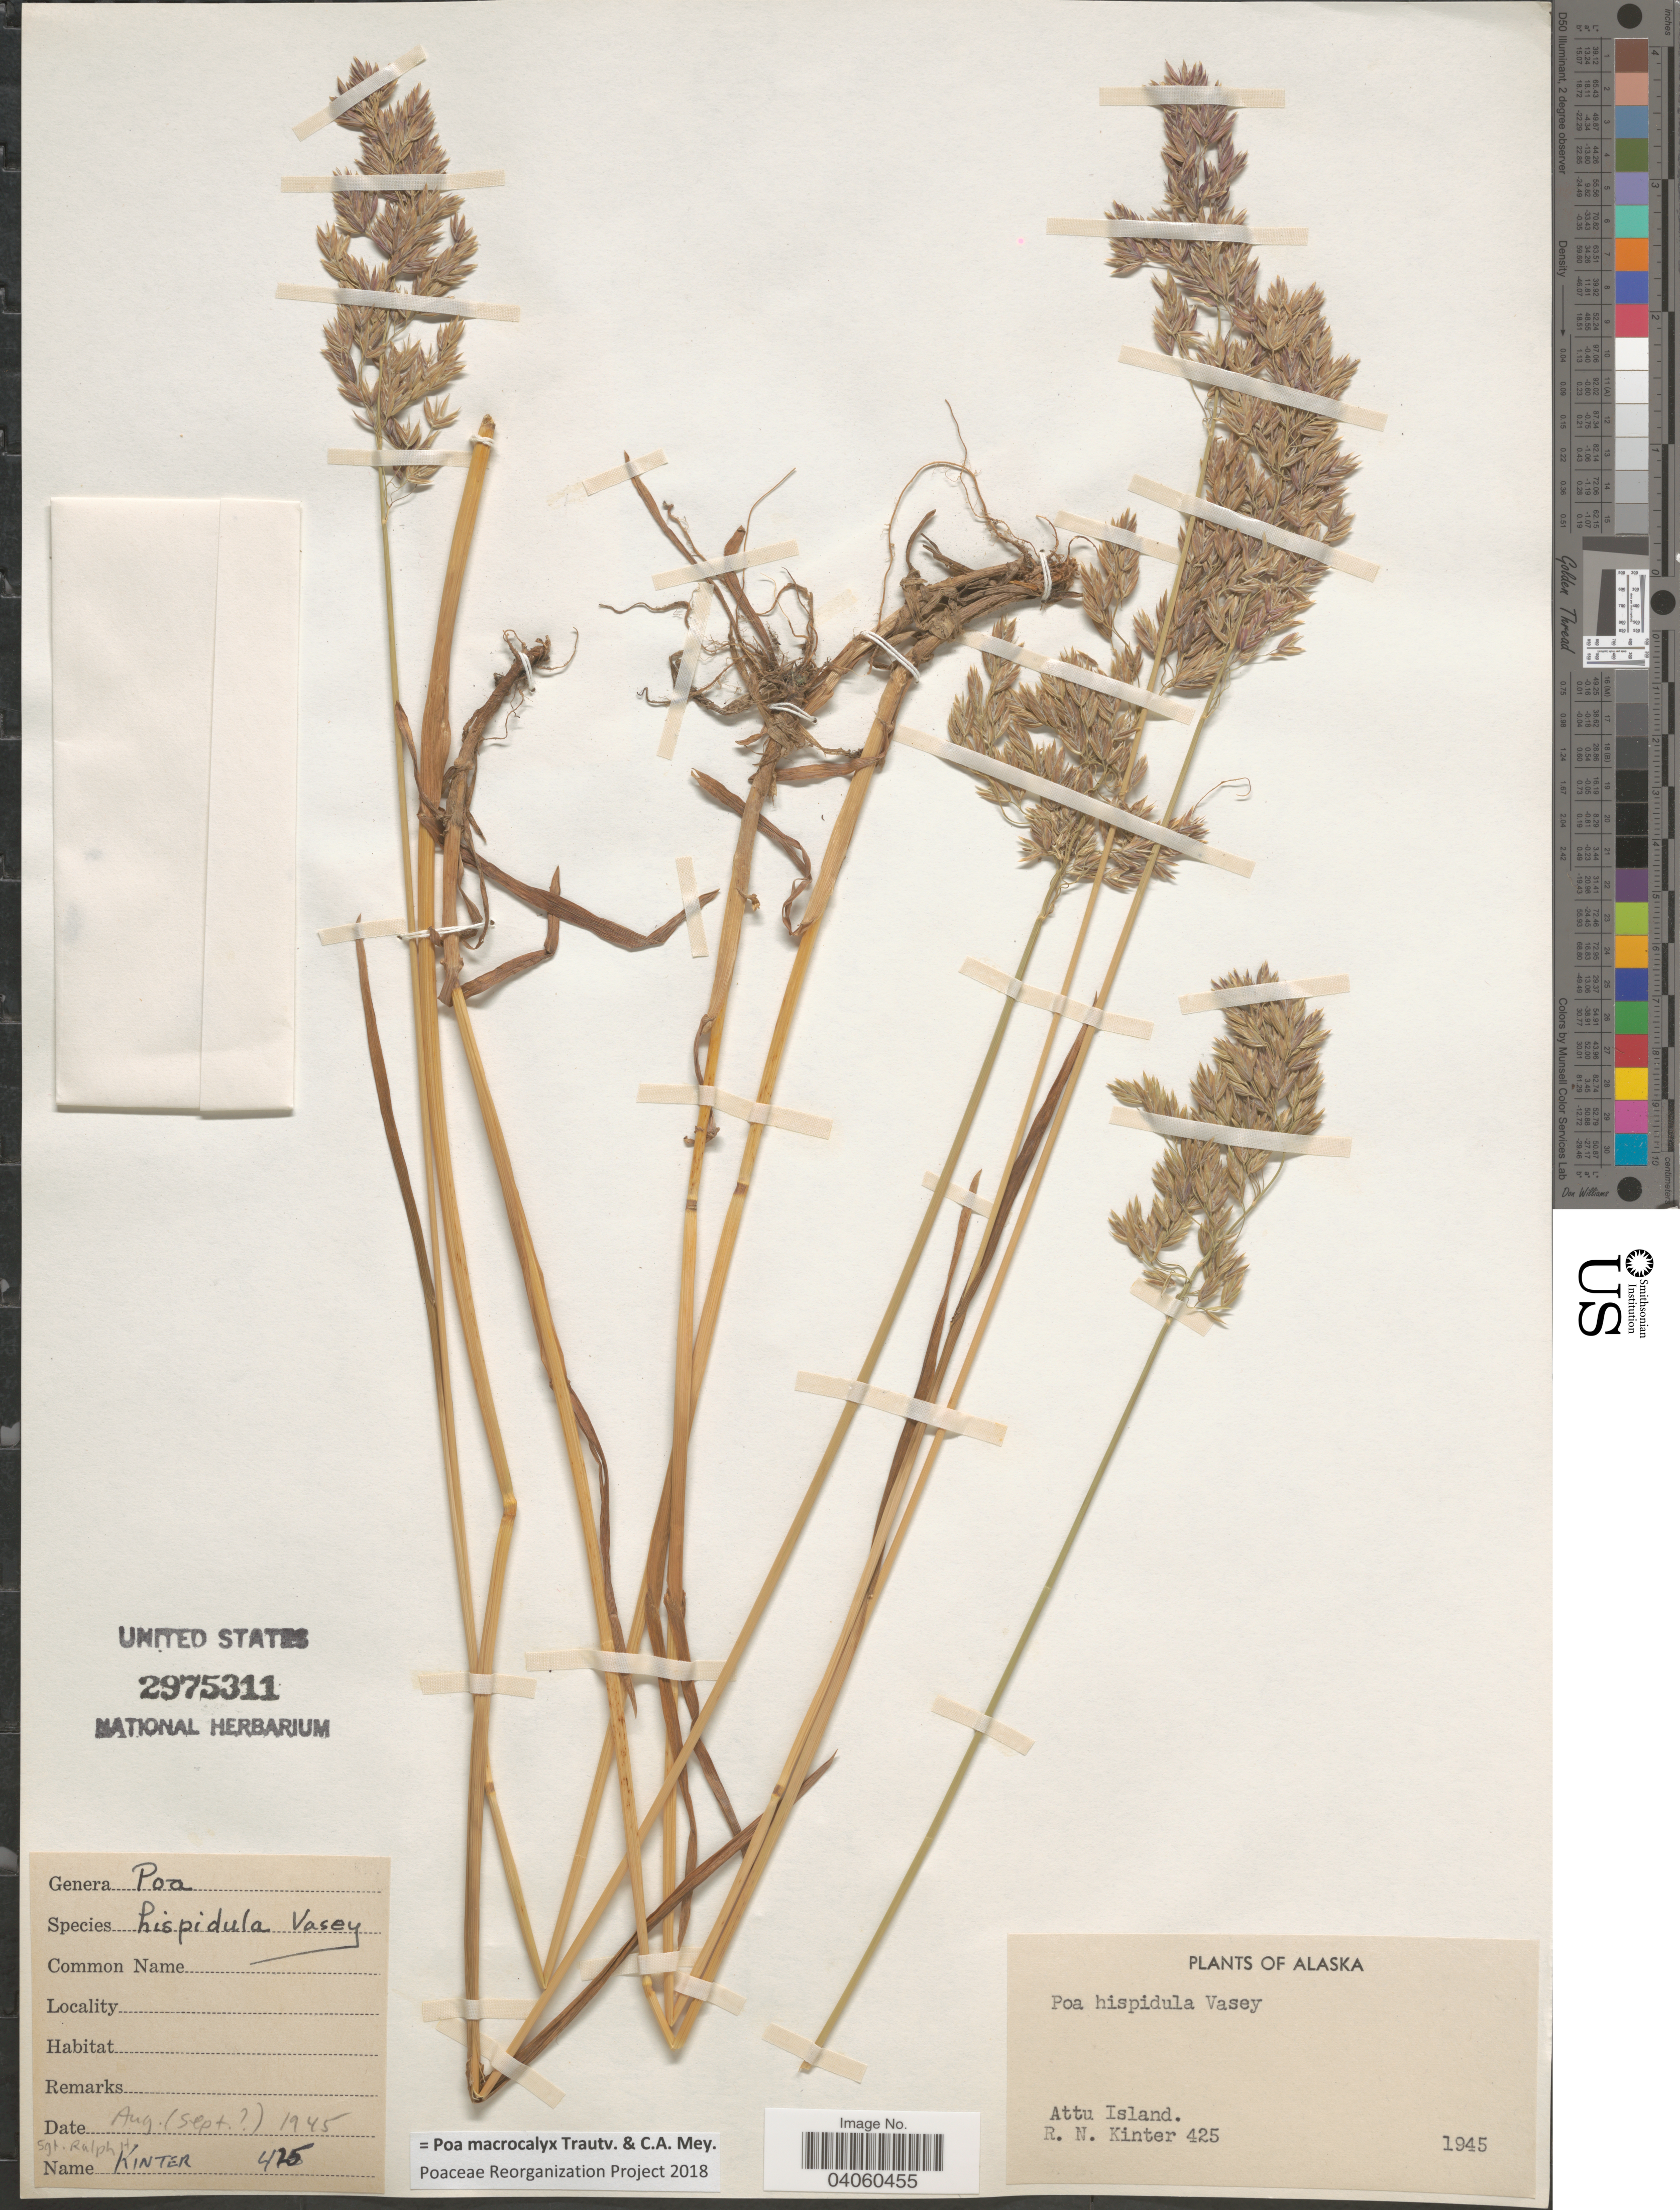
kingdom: Plantae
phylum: Tracheophyta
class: Liliopsida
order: Poales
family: Poaceae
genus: Poa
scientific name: Poa macrocalyx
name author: Trautv. & C.A. Mey.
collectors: R. Kinter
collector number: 425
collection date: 1945-08/1945-09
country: United States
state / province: Alaska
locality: Attu Island.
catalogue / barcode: US 2975311